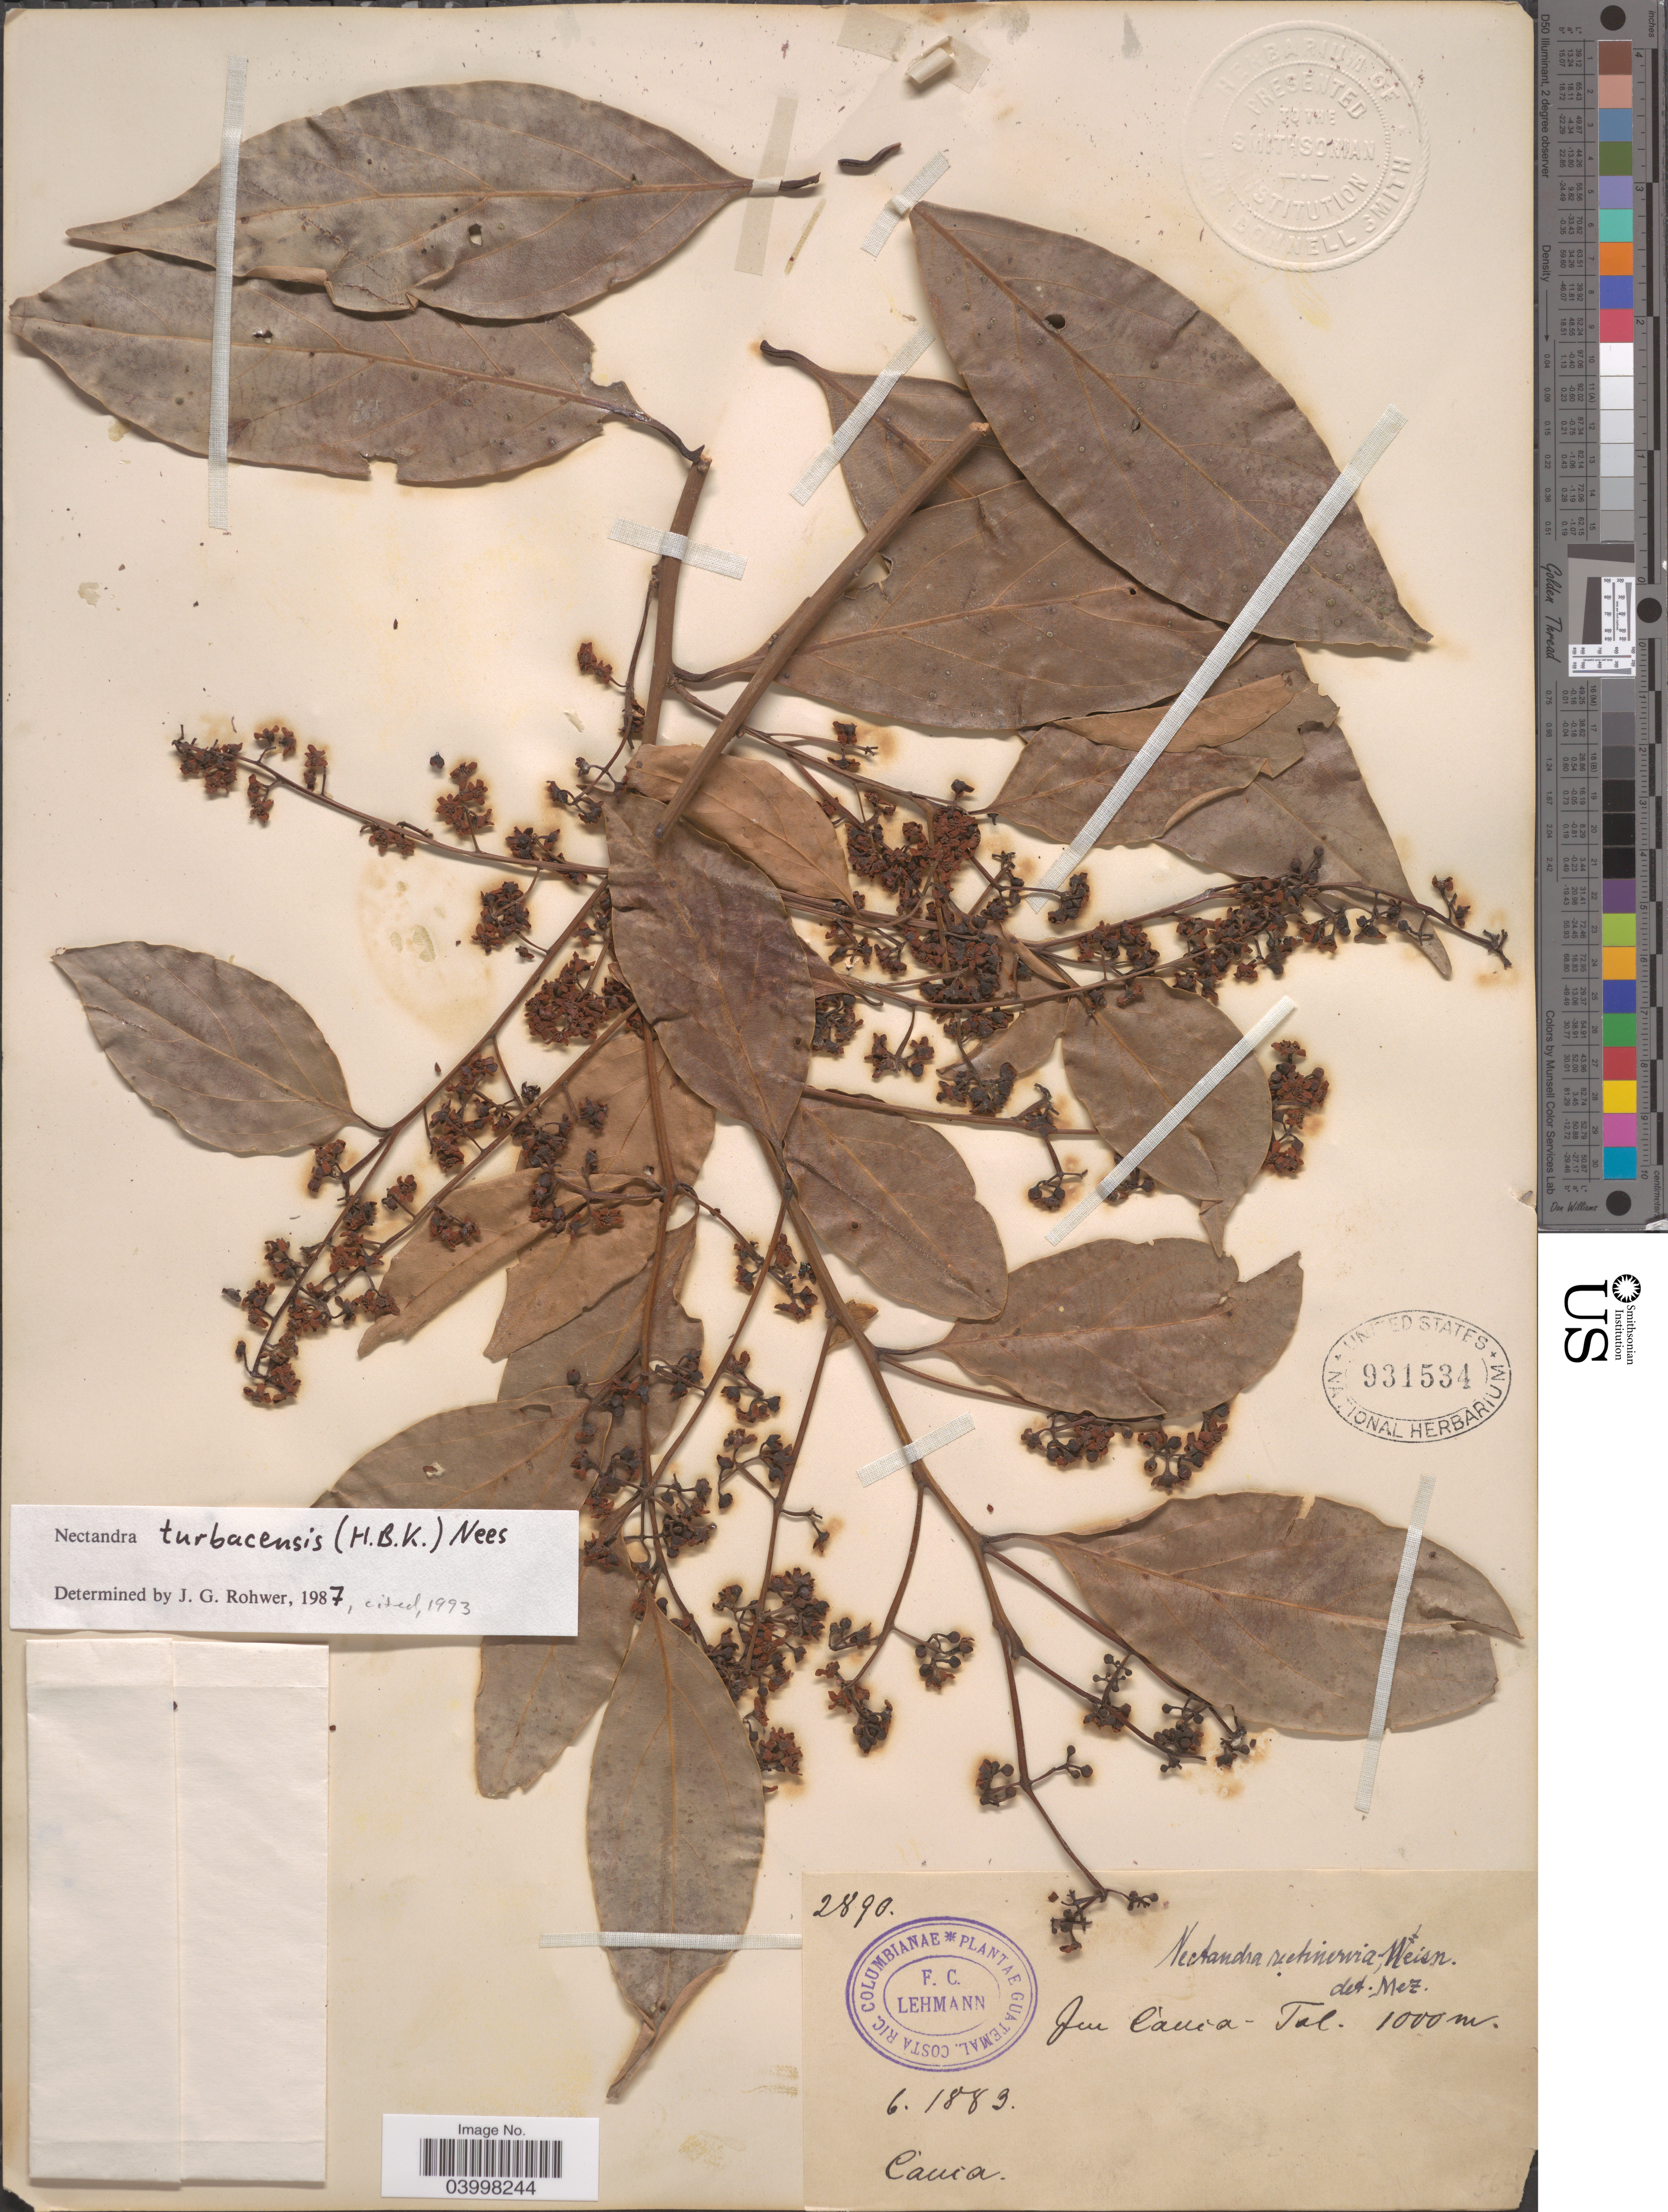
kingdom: Plantae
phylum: Tracheophyta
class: Magnoliopsida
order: Laurales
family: Lauraceae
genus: Nectandra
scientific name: Nectandra turbacensis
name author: (Kunth) Nees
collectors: F. C. Lehmann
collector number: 2890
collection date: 1883-06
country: Colombia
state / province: Cauca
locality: Im Cauca - Tal.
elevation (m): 1000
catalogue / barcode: US 931534